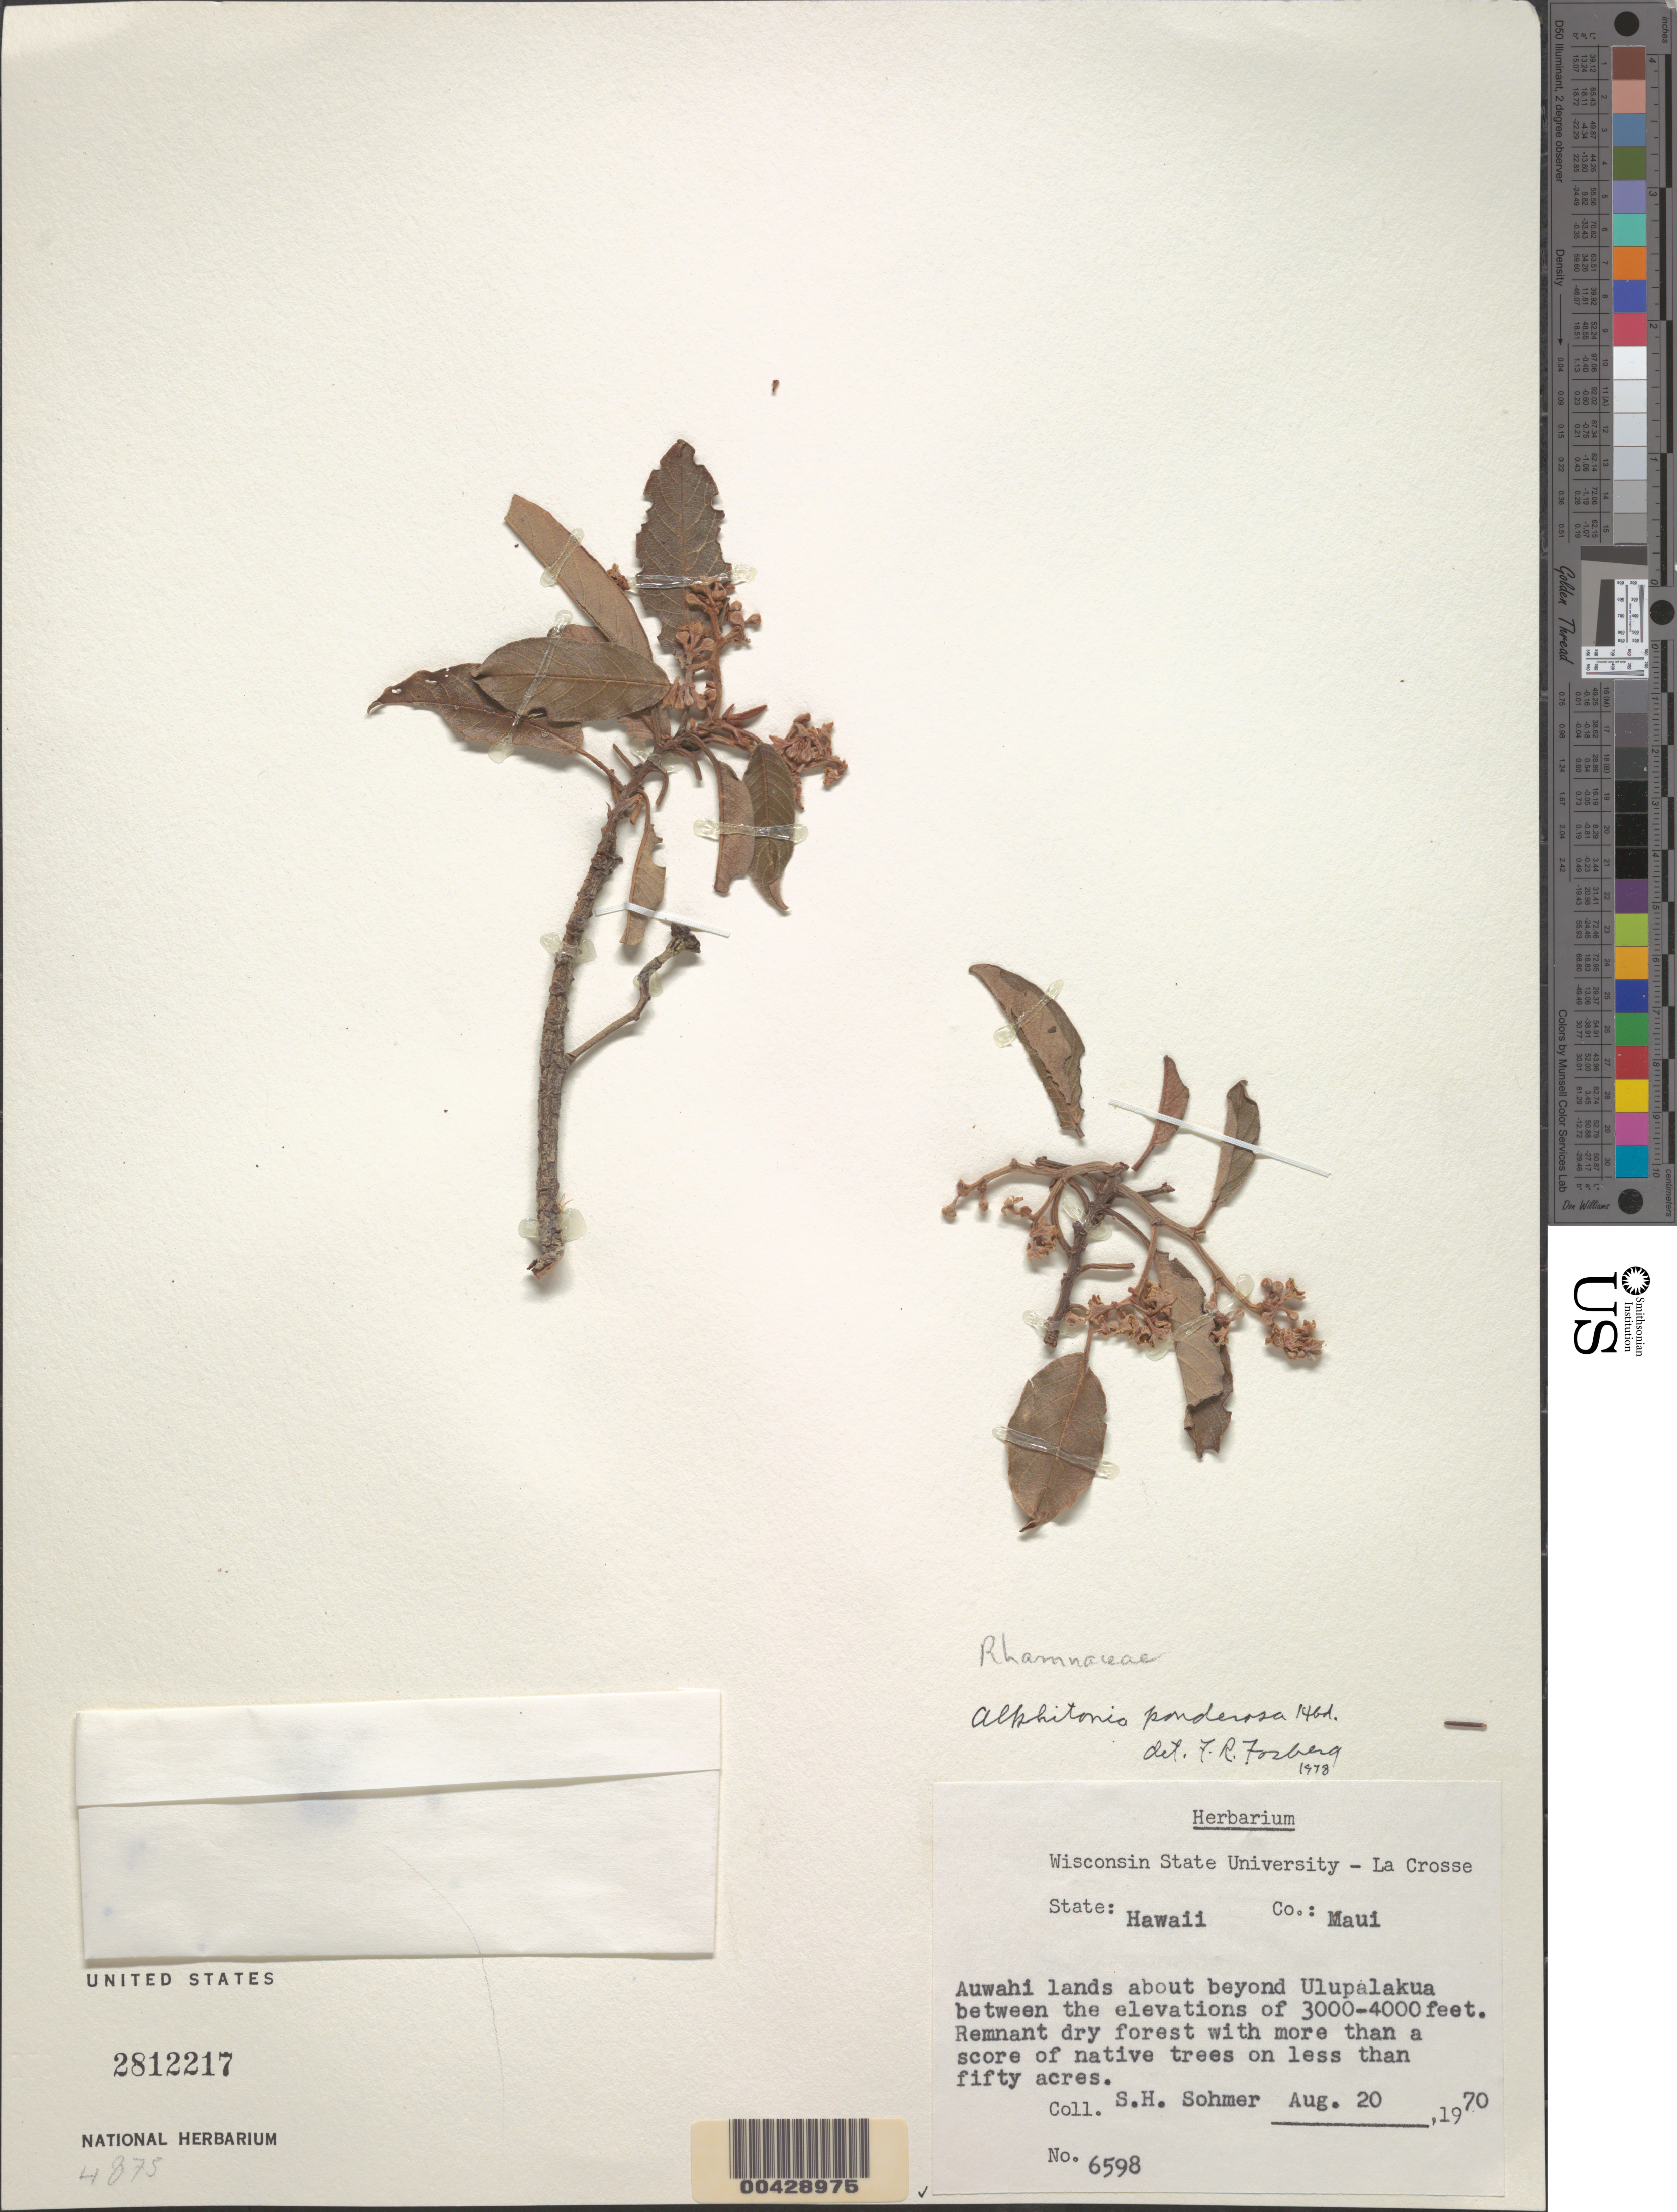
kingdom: Plantae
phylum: Tracheophyta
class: Magnoliopsida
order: Rosales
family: Rhamnaceae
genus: Alphitonia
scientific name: Alphitonia ponderosa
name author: Hillebr.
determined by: Fosberg, F. R.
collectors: S. H. Sohmer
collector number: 6598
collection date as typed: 20 Aug 1970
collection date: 1970-08-20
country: United States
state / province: Hawaii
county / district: Maui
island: Maui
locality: Auwahi lands about beyond Ulupalakua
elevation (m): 914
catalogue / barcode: US 2812217